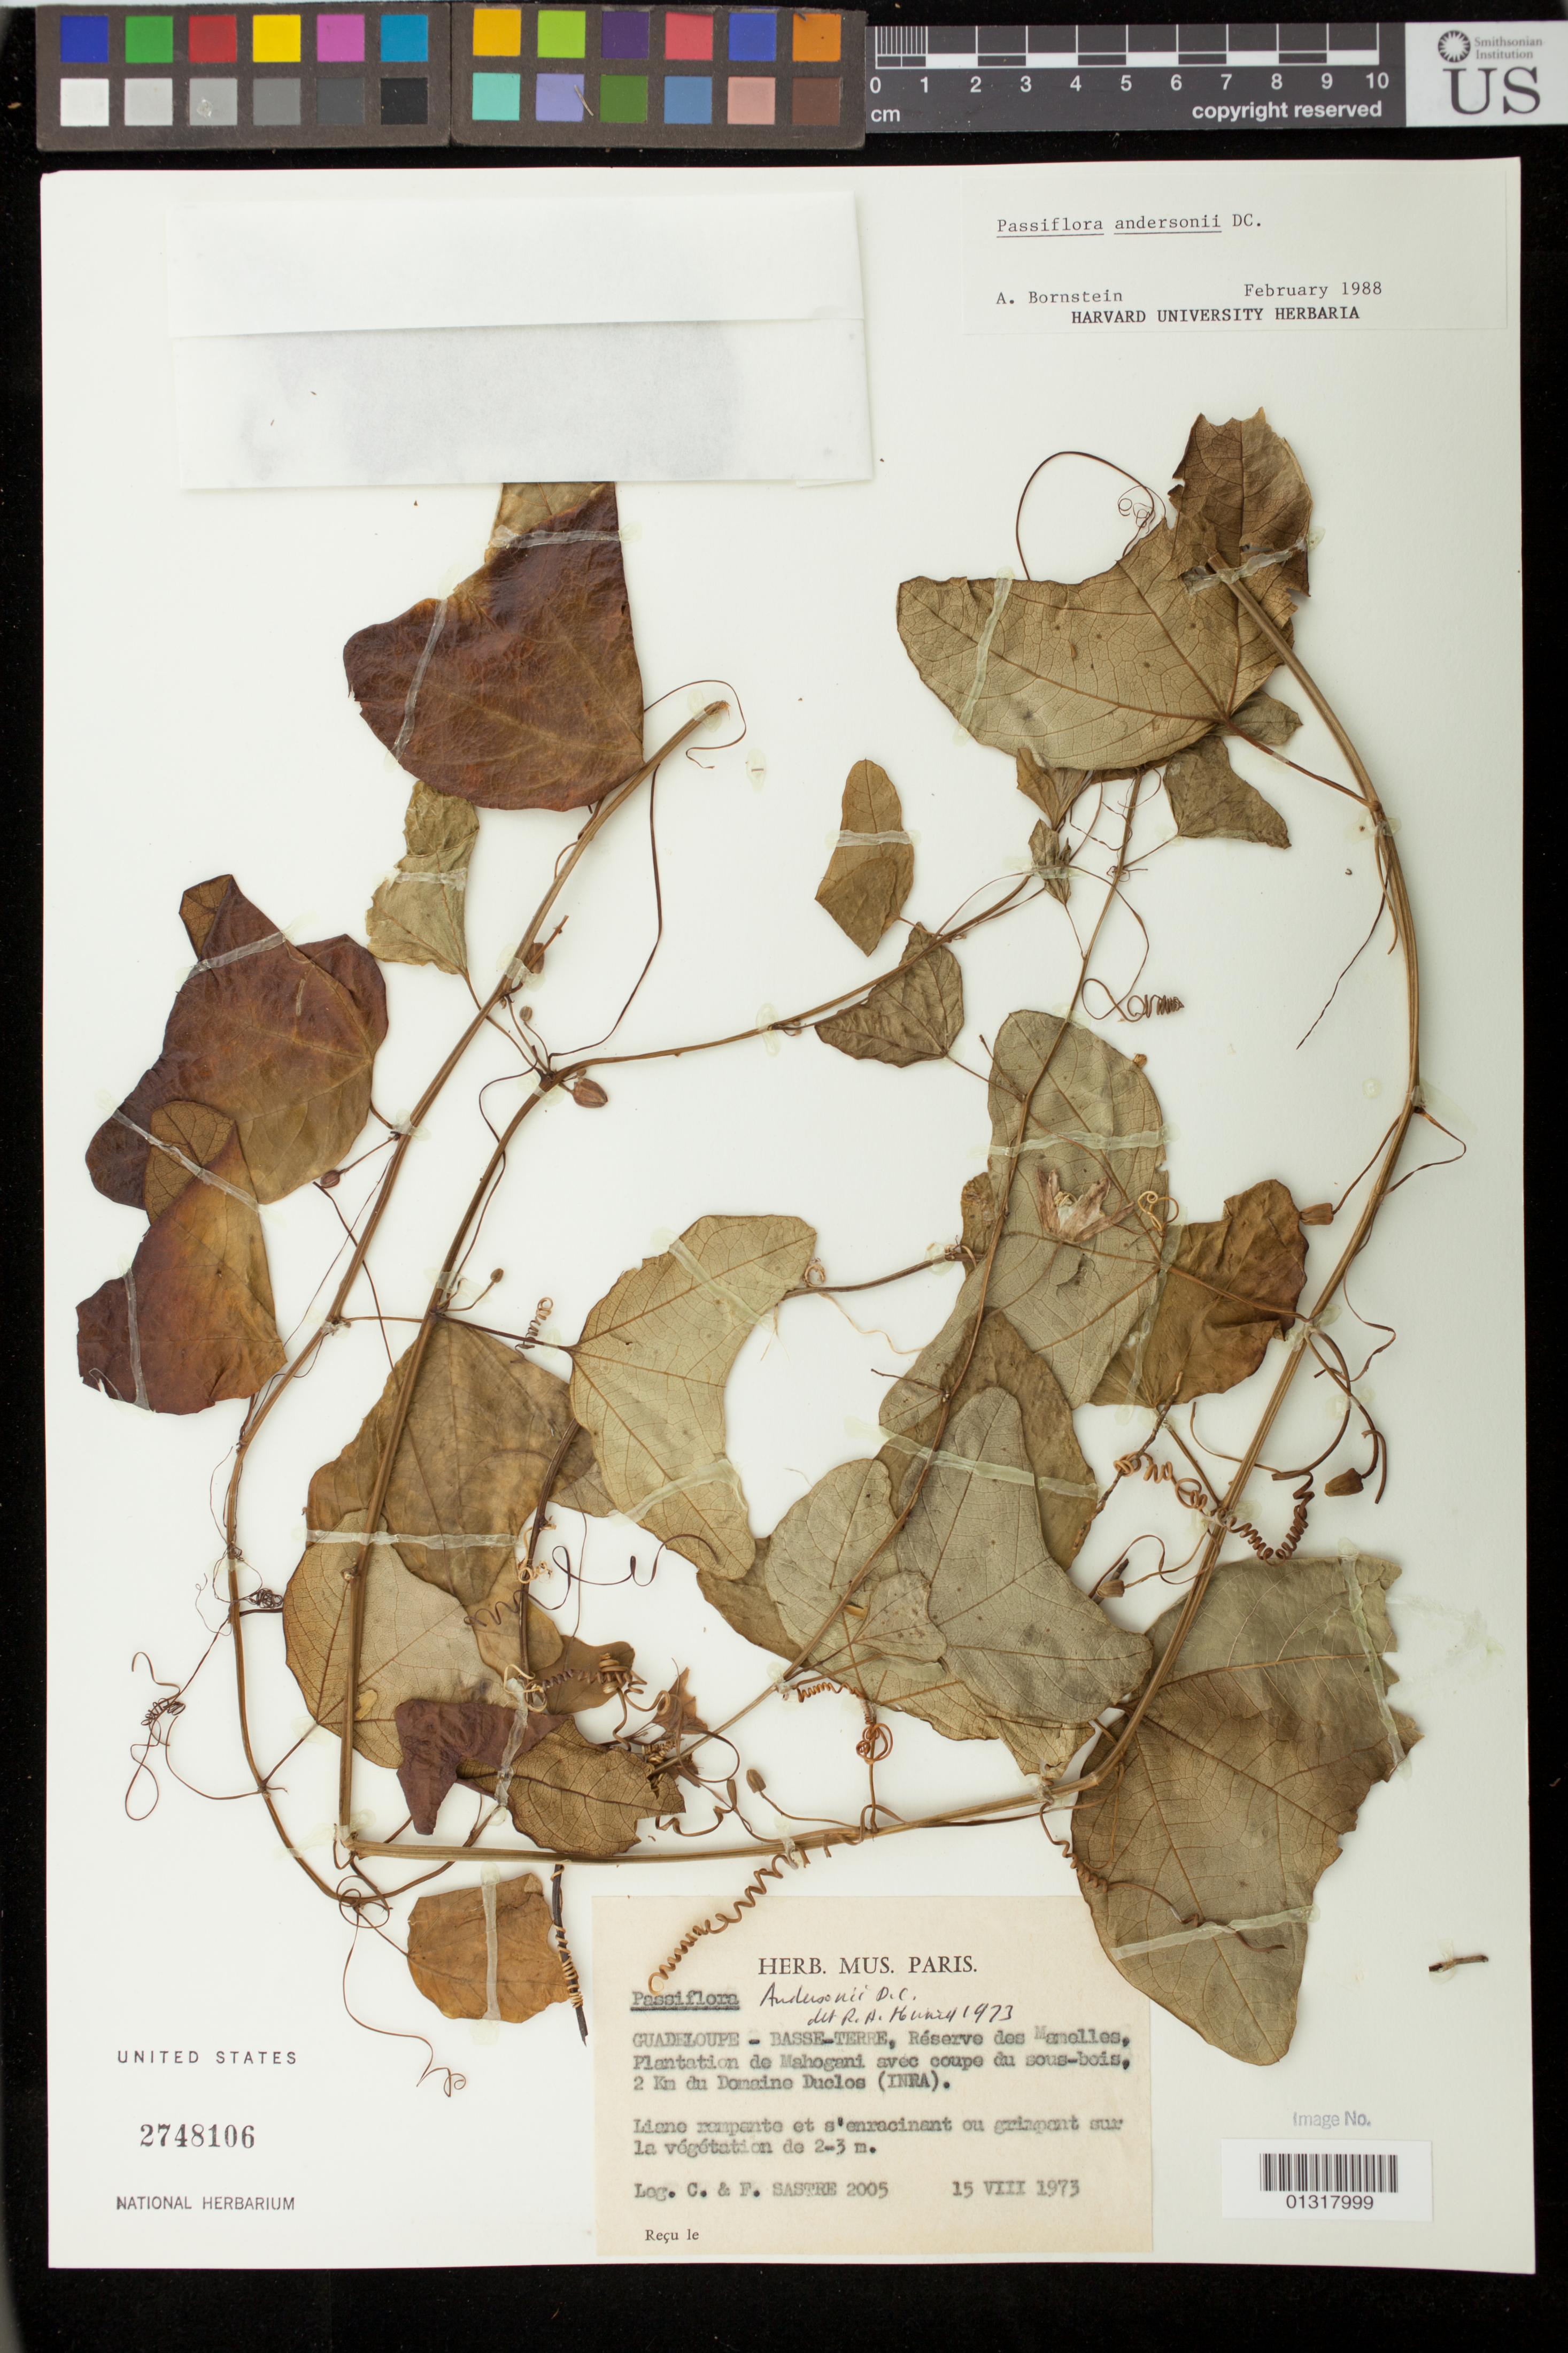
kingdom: Plantae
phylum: Tracheophyta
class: Magnoliopsida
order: Malpighiales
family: Passifloraceae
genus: Passiflora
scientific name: Passiflora andersonii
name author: DC.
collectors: C. H. L. Sastre & F. Sastre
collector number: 2005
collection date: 1973-08-15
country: Guadeloupe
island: Basse Terre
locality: Réserve des Mamelles, Plantation de Mahoganis, 2 km du Domaine Duclos (INRA)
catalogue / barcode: US 2748106